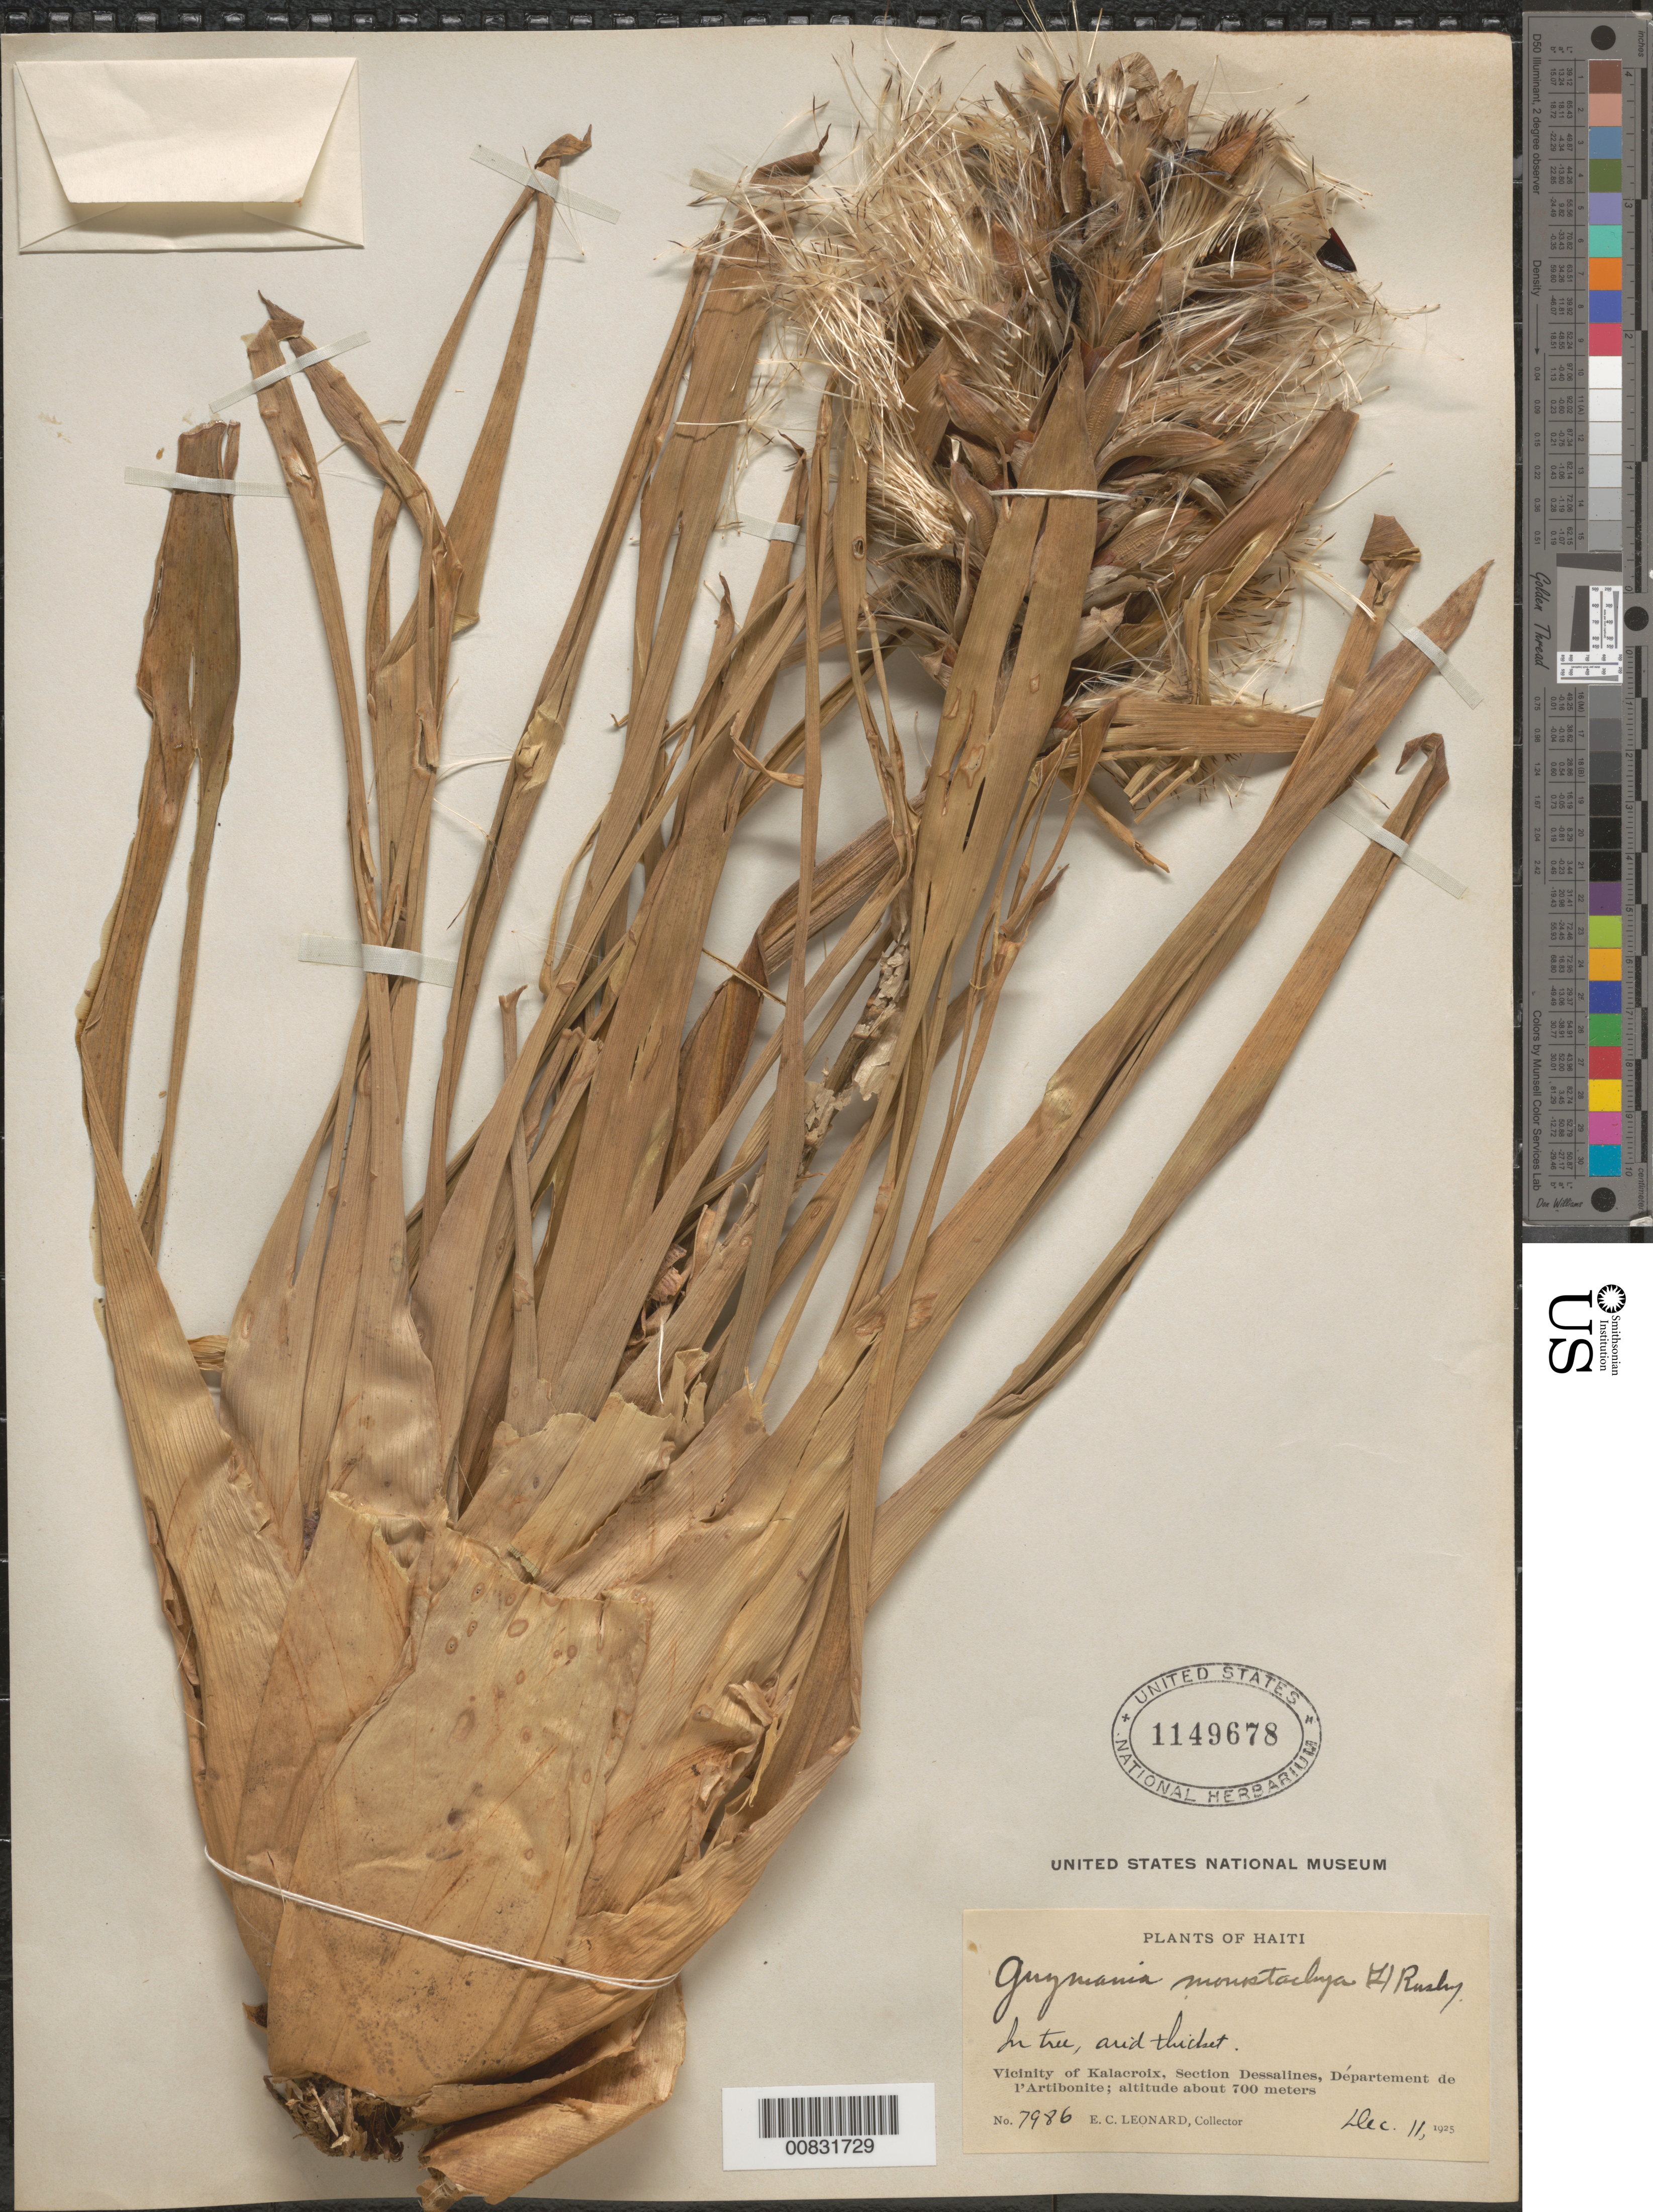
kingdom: Plantae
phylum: Tracheophyta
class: Liliopsida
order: Poales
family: Bromeliaceae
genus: Guzmania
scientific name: Guzmania monostachia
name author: (L.) Rusby ex Mez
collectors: E. C. Leonard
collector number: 7986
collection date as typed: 11 Dec 1925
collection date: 1925-12-11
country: Haiti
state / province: Artibonite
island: Hispaniola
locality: Vicinity of Kalacroix, Secction Dessalines.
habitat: In tree, arid thicket.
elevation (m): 700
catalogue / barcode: US 1149678